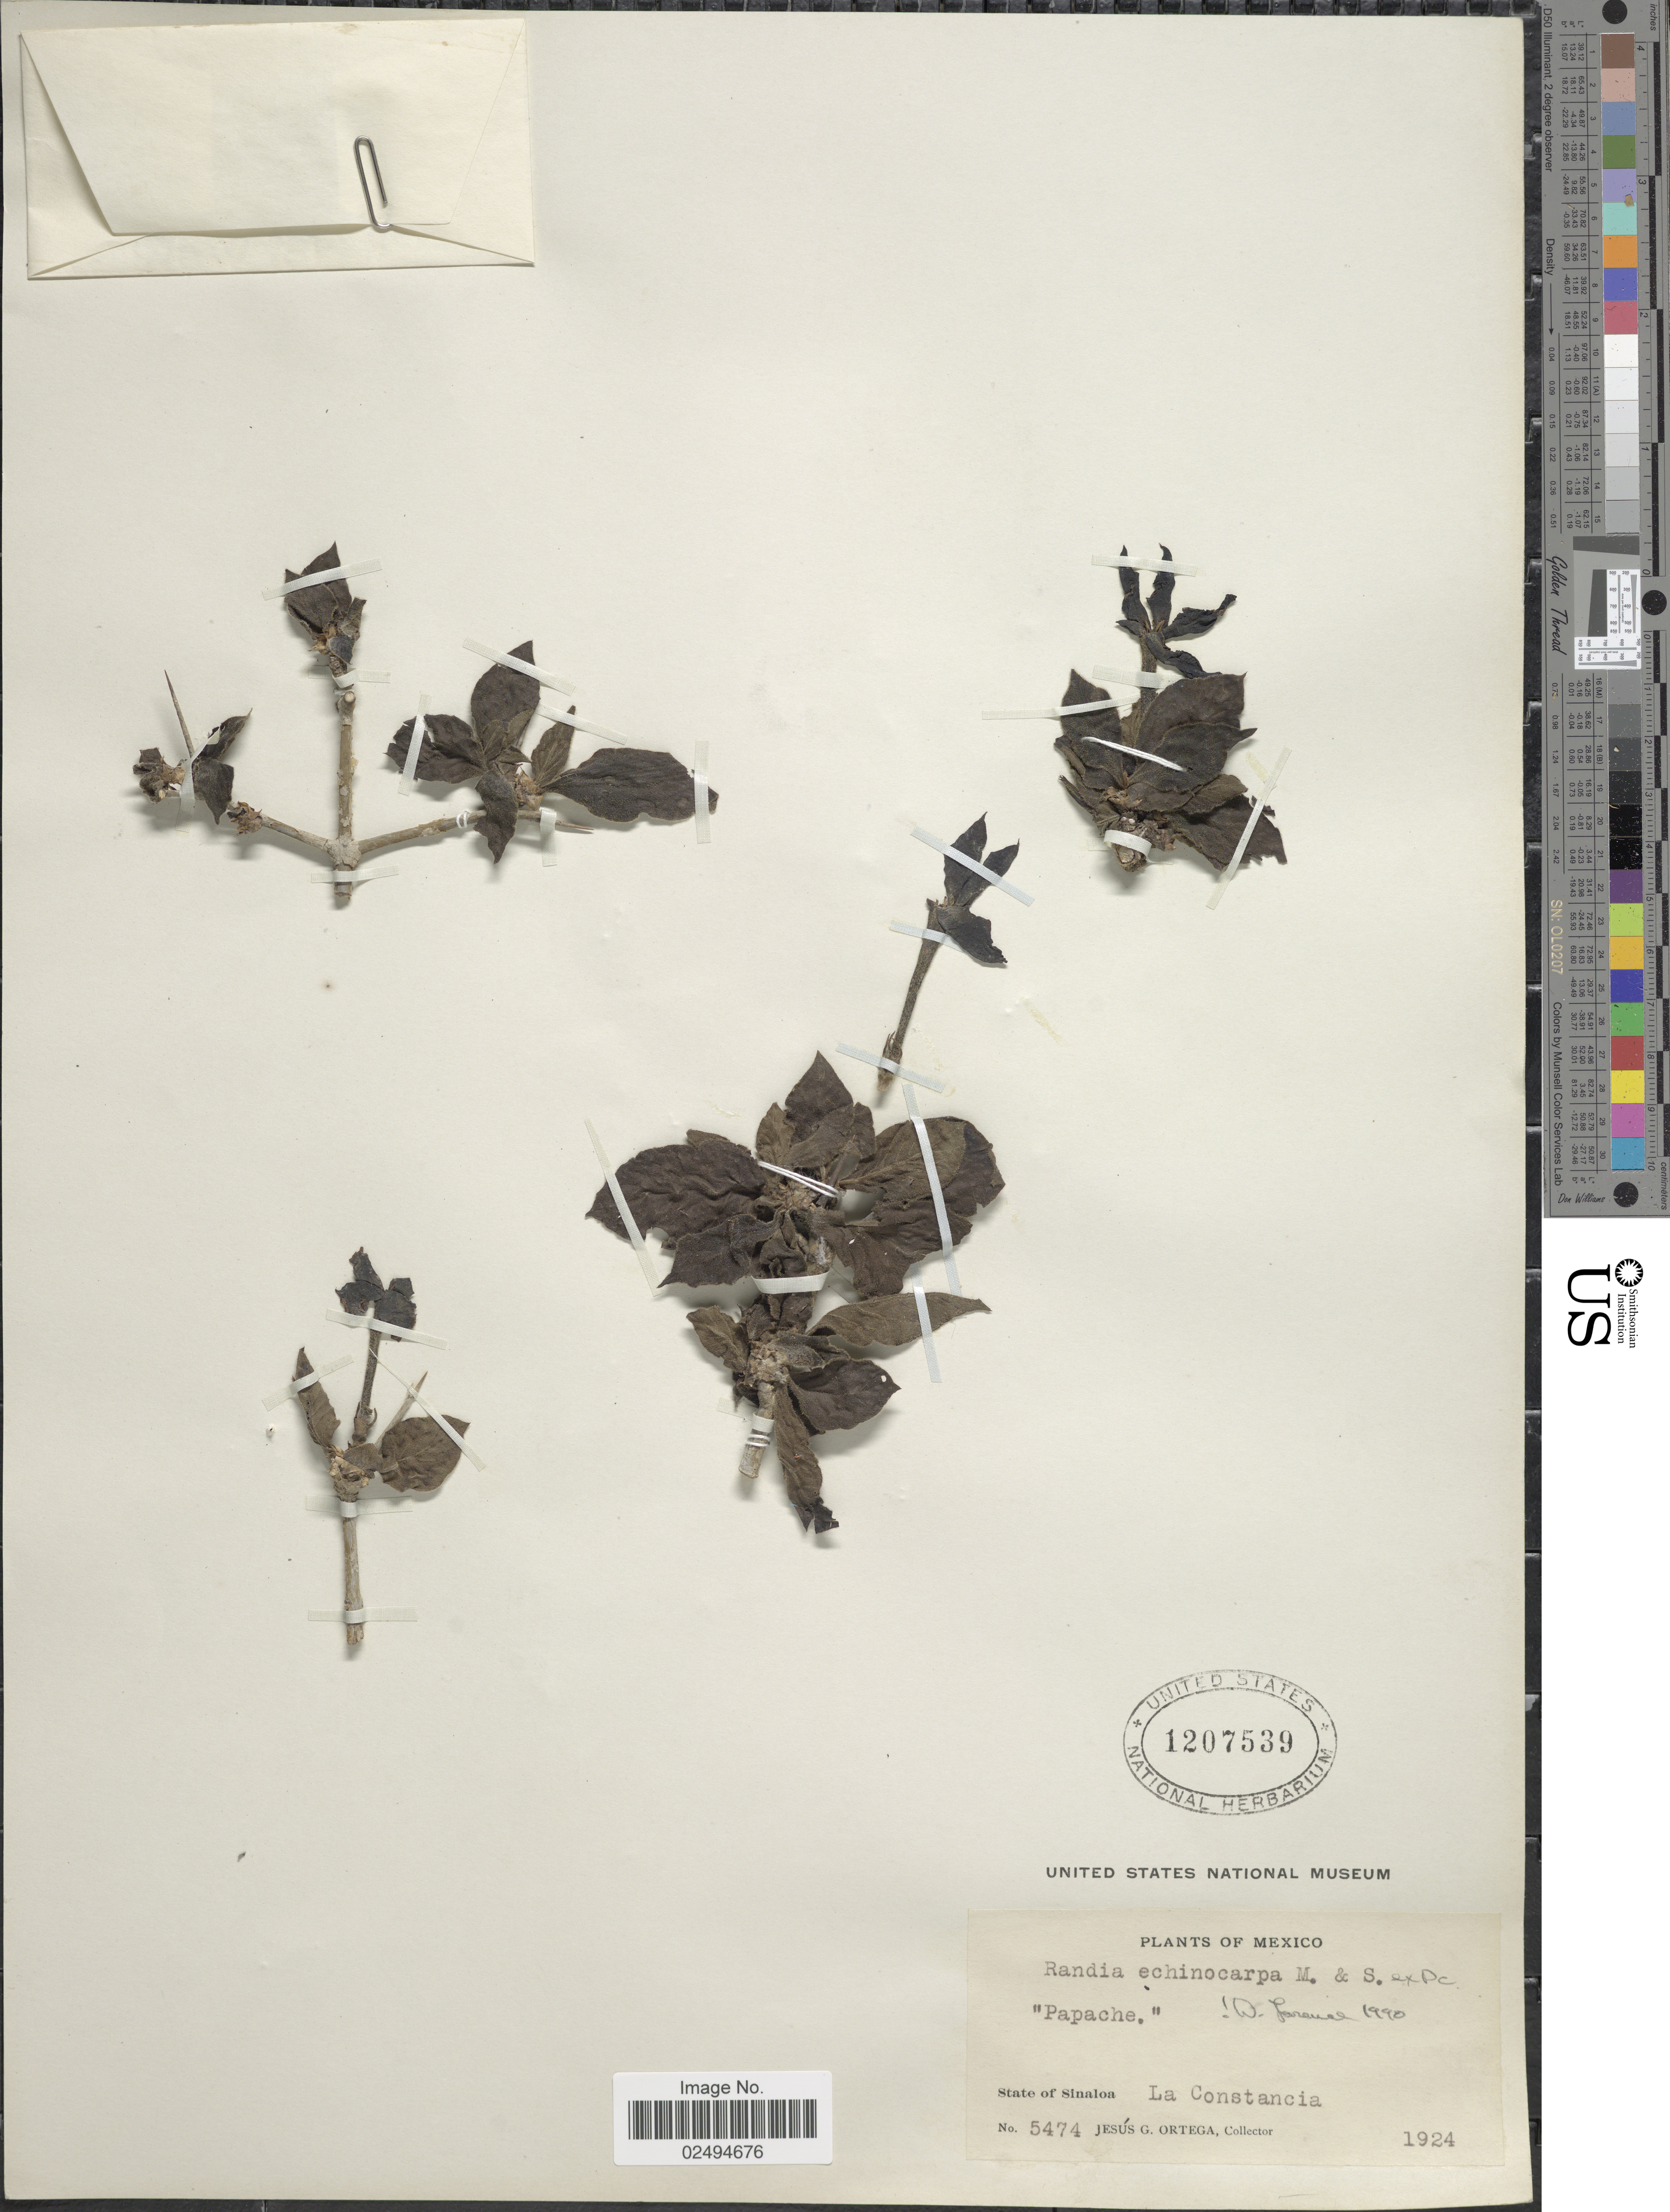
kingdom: Plantae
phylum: Tracheophyta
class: Magnoliopsida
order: Gentianales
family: Rubiaceae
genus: Randia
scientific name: Randia echinocarpa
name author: Sessé & Moc. ex DC.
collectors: J. Ortega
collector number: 5474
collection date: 1924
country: Mexico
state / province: Sinaloa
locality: La Constancia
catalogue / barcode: US 1207539